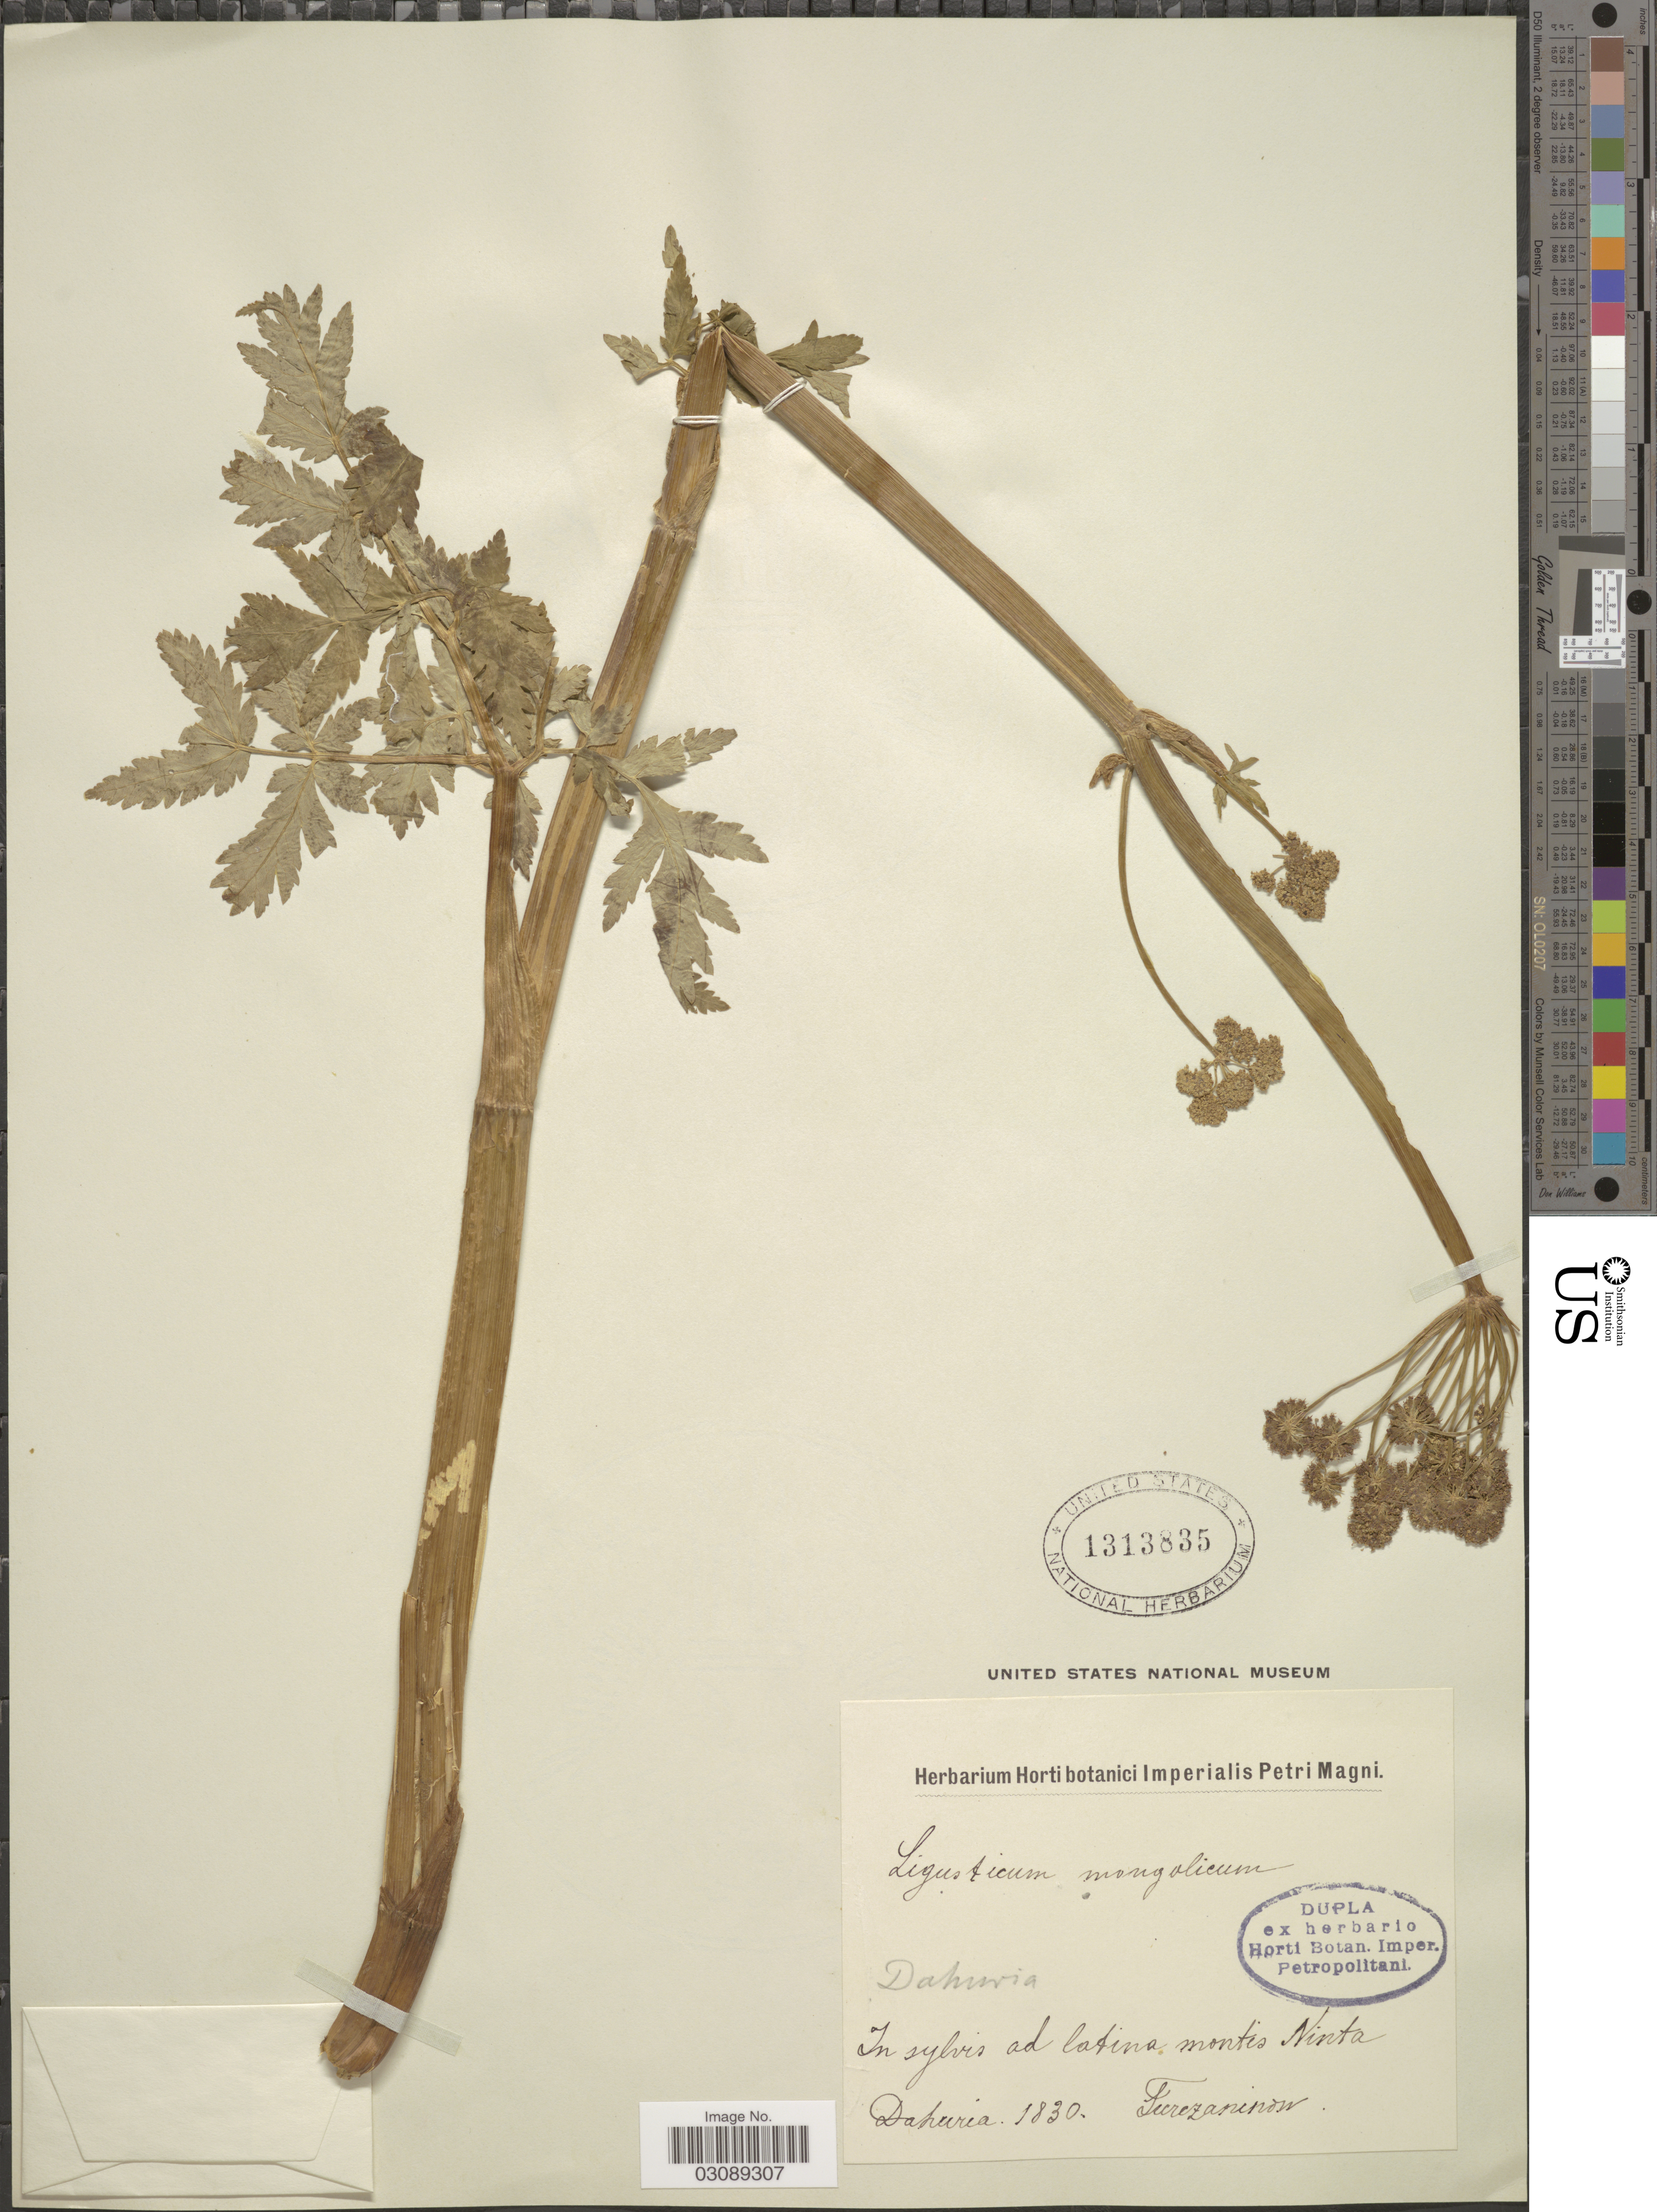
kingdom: Plantae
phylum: Tracheophyta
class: Magnoliopsida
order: Apiales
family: Apiaceae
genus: Ligusticum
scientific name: Ligusticum mongolicum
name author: (H. Wolff) Leute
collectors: Turczaninow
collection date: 1830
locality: In sylvis ad latina montis Ninta, Dahuria.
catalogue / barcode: US 1313835